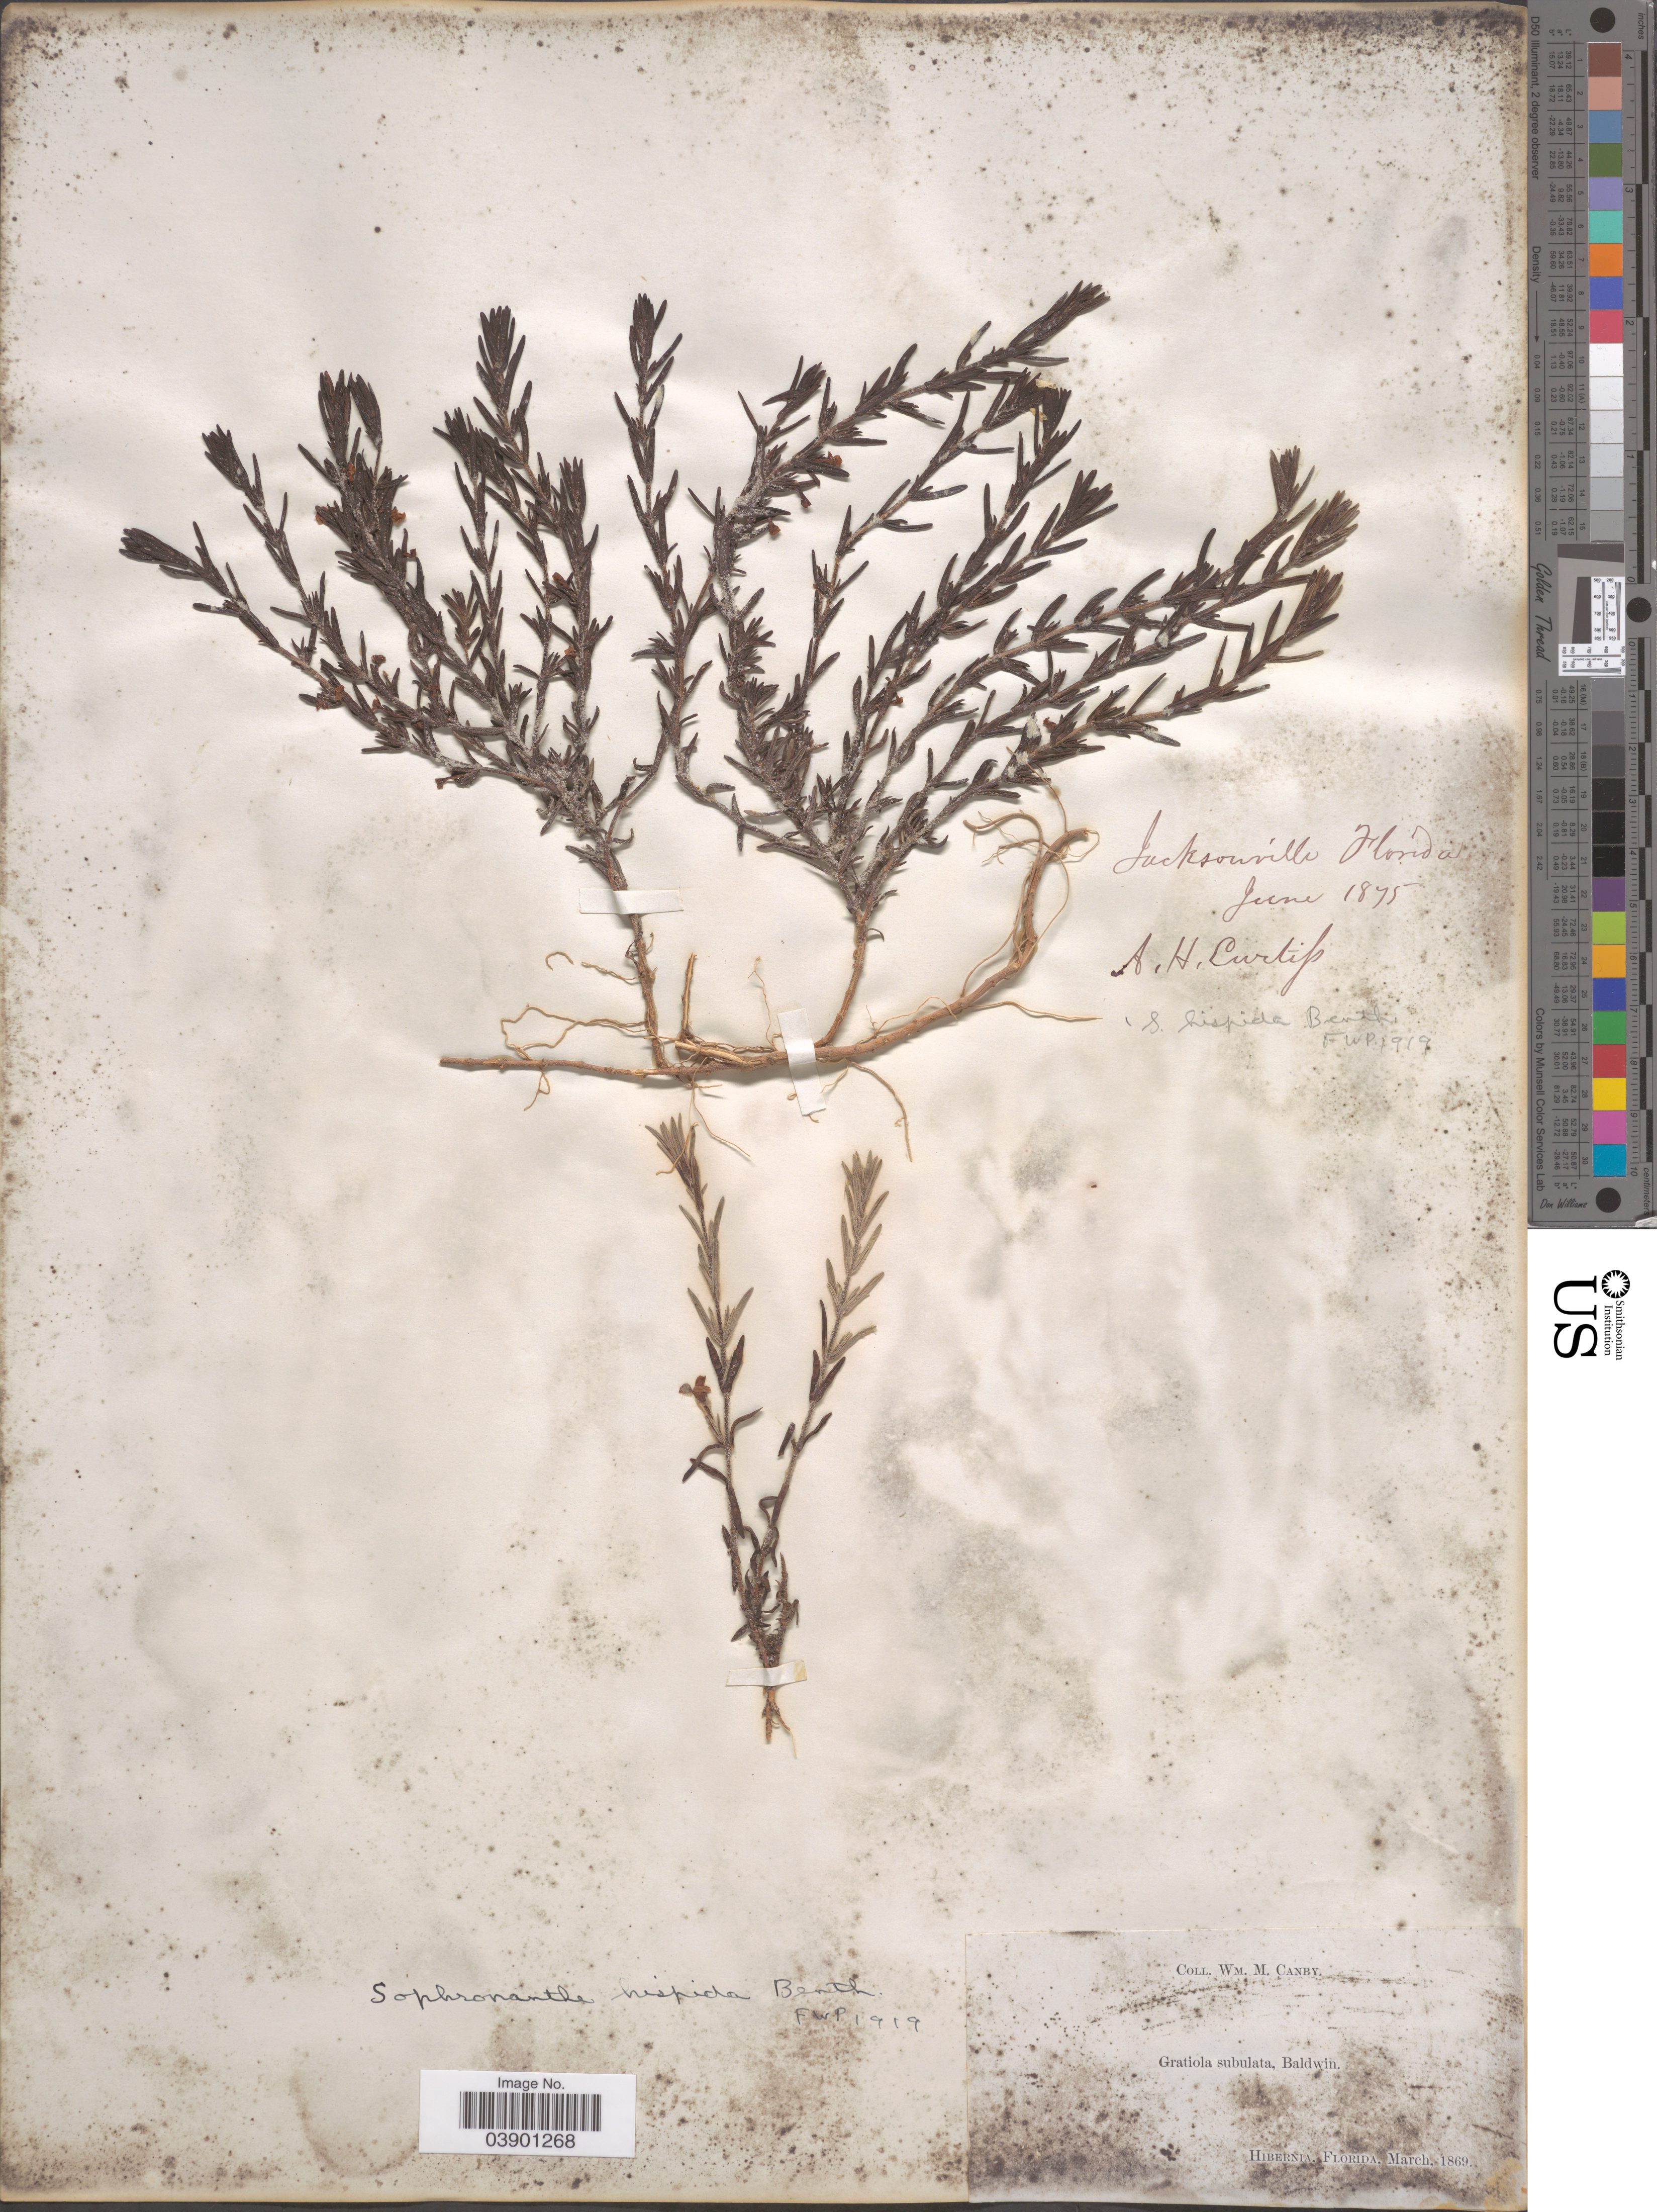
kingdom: Plantae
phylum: Tracheophyta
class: Magnoliopsida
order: Lamiales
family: Plantaginaceae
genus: Sophronanthe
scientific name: Sophronanthe hispida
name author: Benth. ex Lindl.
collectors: W. Canby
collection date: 1869-03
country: United States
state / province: Florida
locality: Hibernia.